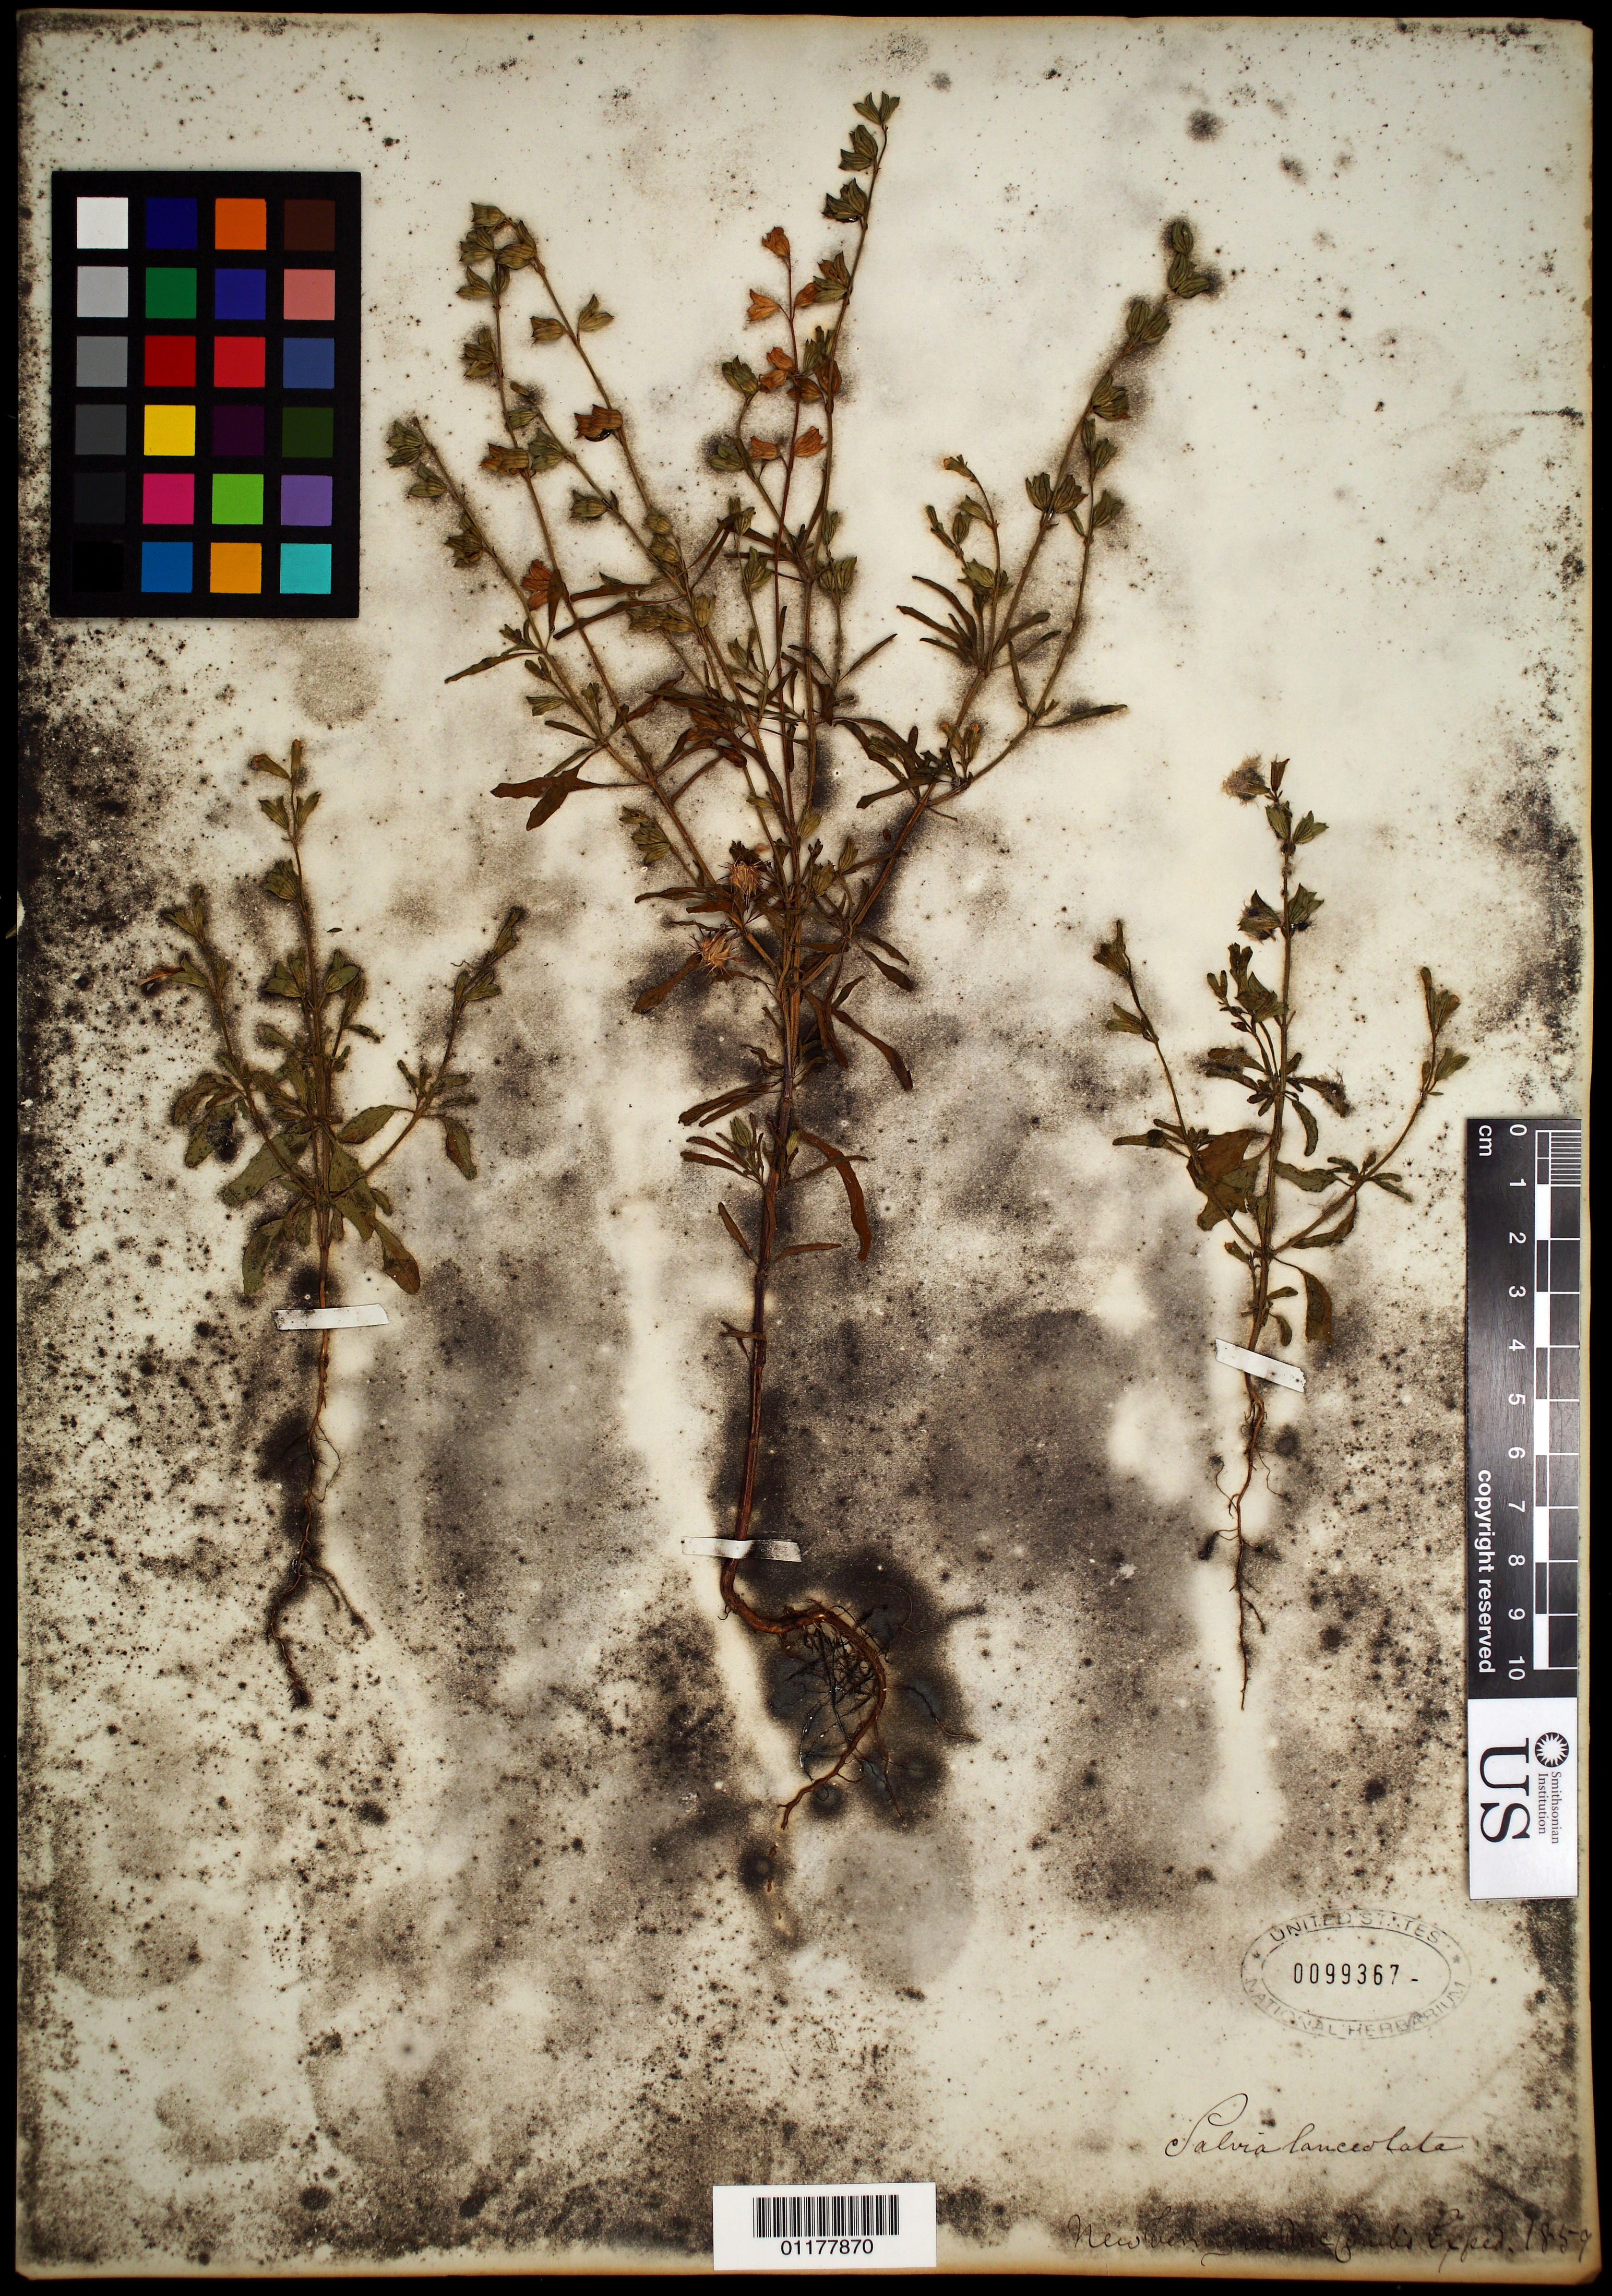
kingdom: Plantae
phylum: Tracheophyta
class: Magnoliopsida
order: Lamiales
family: Lamiaceae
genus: Salvia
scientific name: Salvia lanceolata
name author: Brouss.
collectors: J. S. Newberry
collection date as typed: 1859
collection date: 1859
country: United States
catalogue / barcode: US 99367